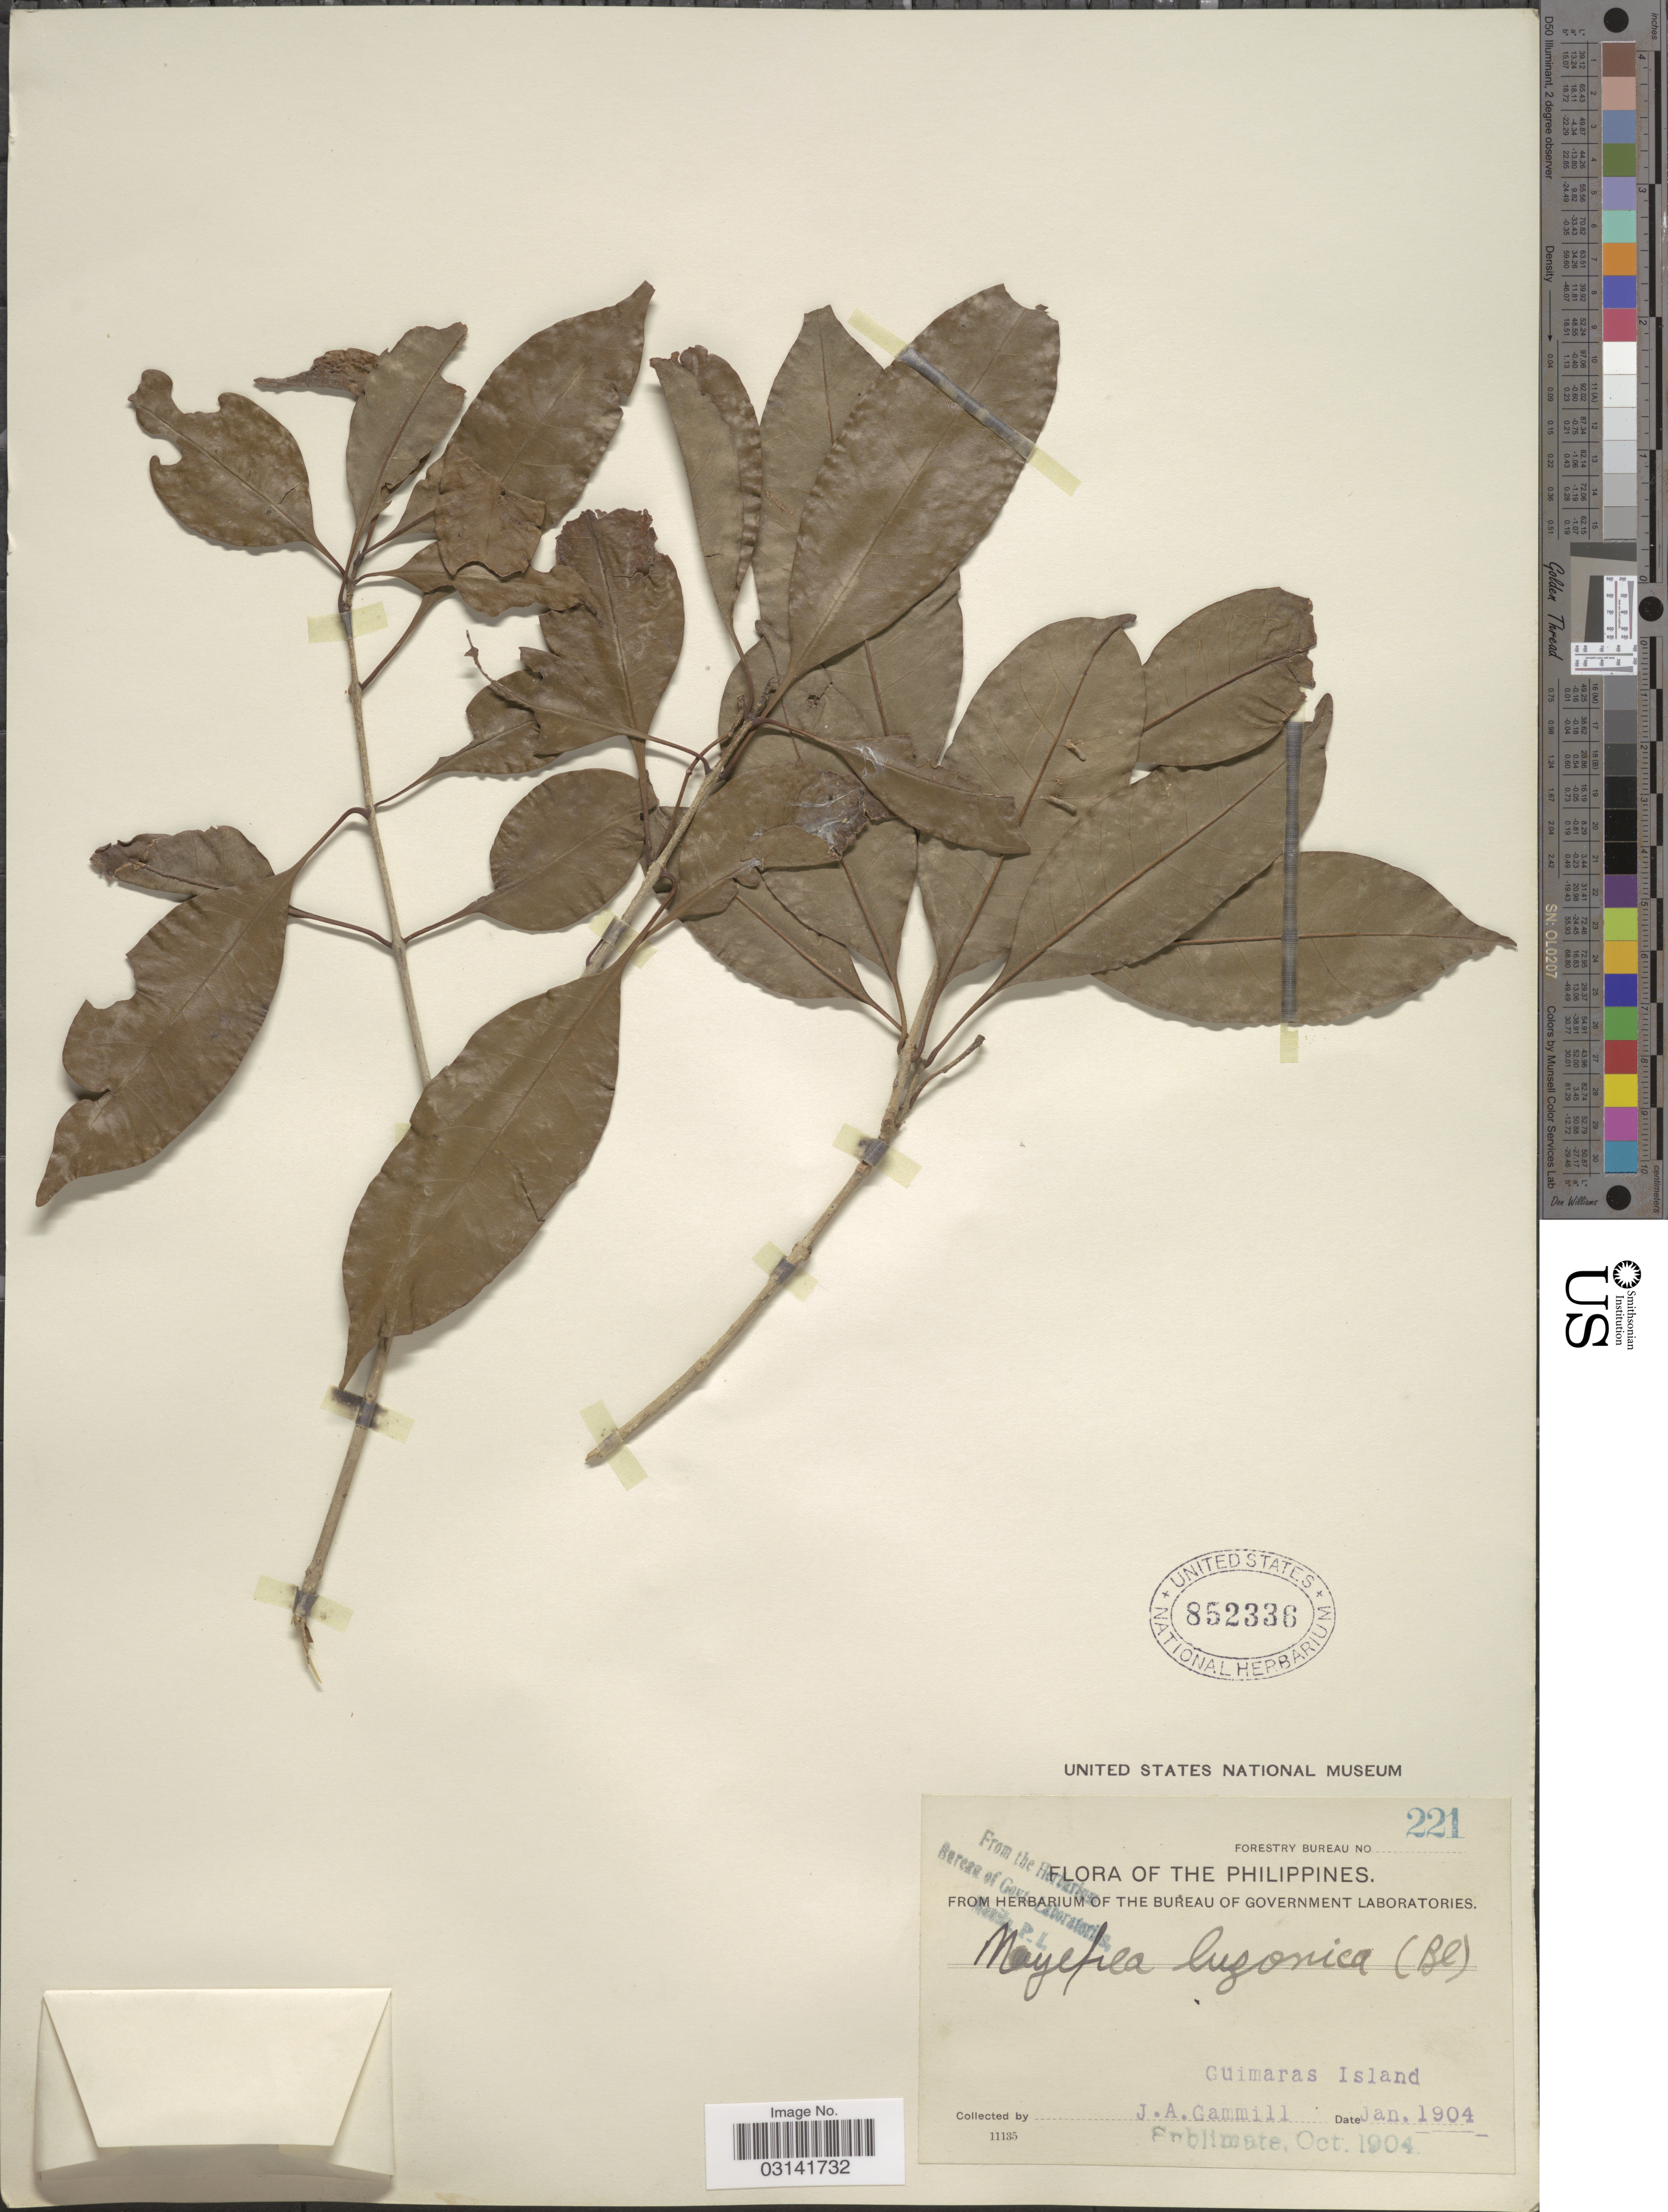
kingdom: Plantae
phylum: Tracheophyta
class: Magnoliopsida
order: Lamiales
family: Oleaceae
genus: Chionanthus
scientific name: Chionanthus ramiflorus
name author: Roxb.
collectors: J. Gammill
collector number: Forestry Bureau 221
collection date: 1904-01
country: Philippines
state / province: Western Visayas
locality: Guimaras Island.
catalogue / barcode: US 852336